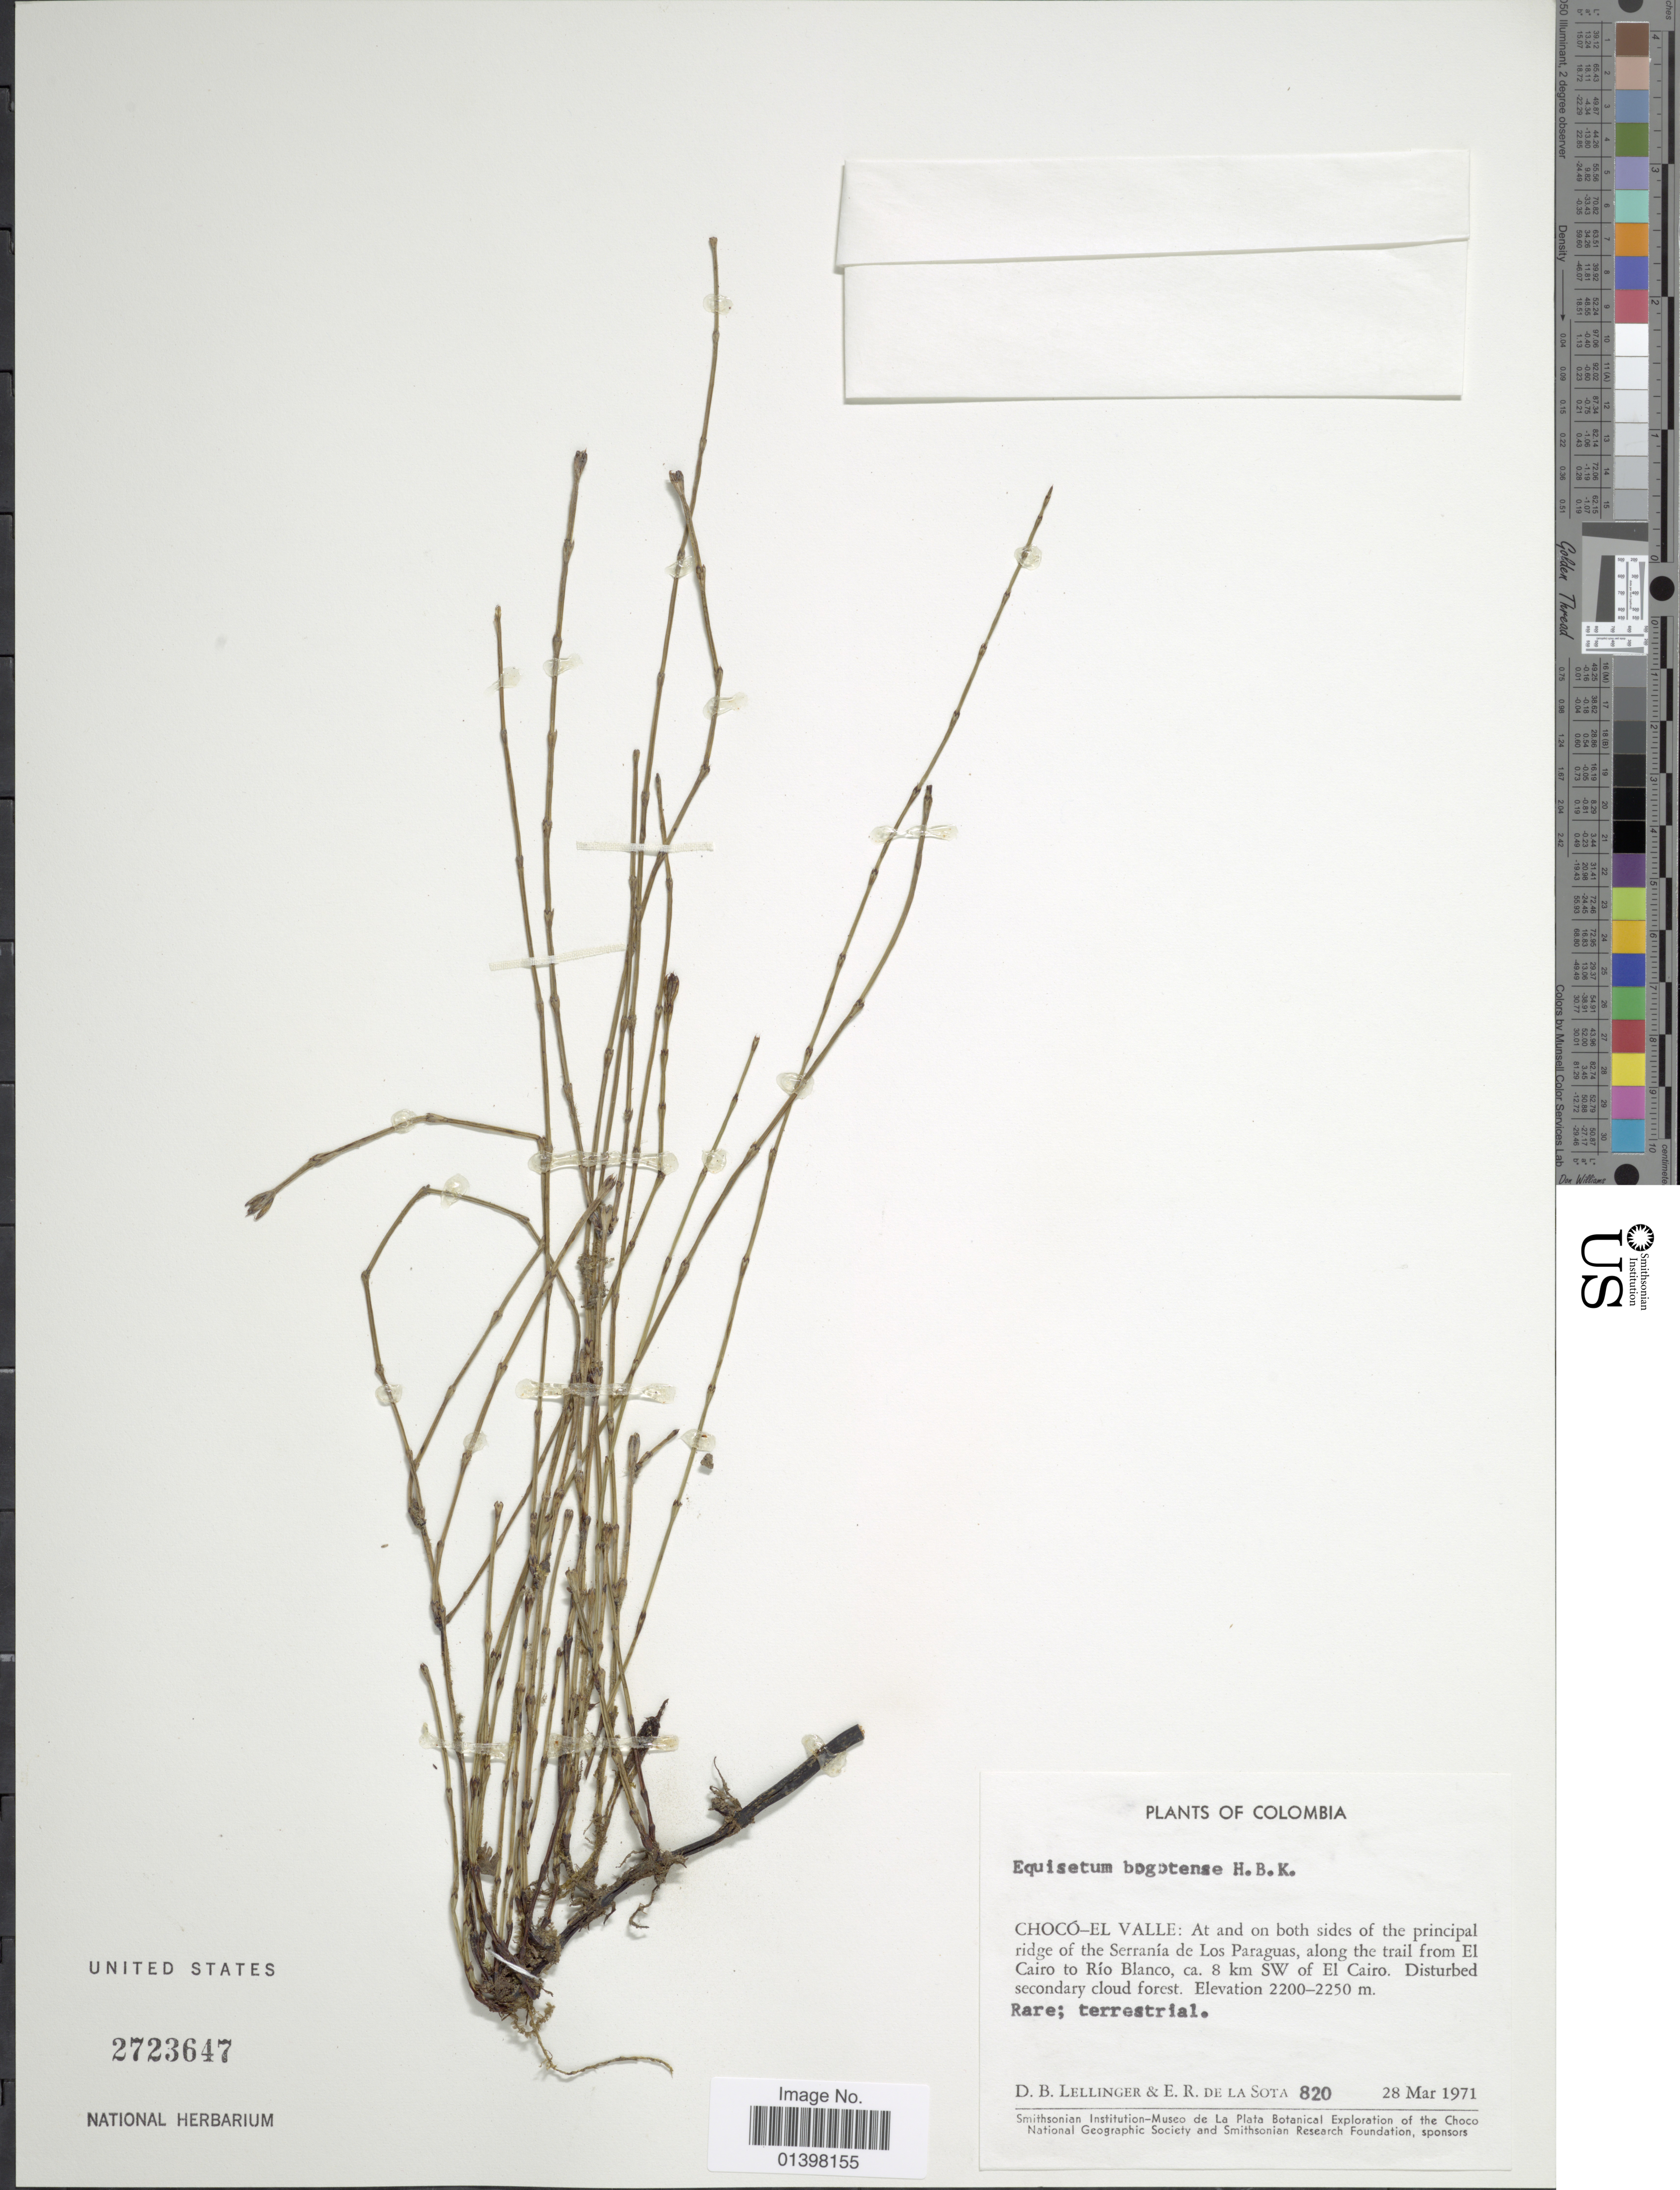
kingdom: Plantae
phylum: Tracheophyta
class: Polypodiopsida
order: Equisetales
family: Equisetaceae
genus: Equisetum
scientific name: Equisetum bogotense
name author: Kunth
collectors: D. B. Lellinger & E. R. de la Sota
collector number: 820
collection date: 1971-03-28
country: Colombia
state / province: Chocó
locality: El Valle: At and on both sides of the principal ridge of the Serranía de Los Paraguas, along the trail from El Cairo to Rio Blanco, ca 8 km SW of El Cairo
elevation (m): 2200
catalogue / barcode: US 2723647